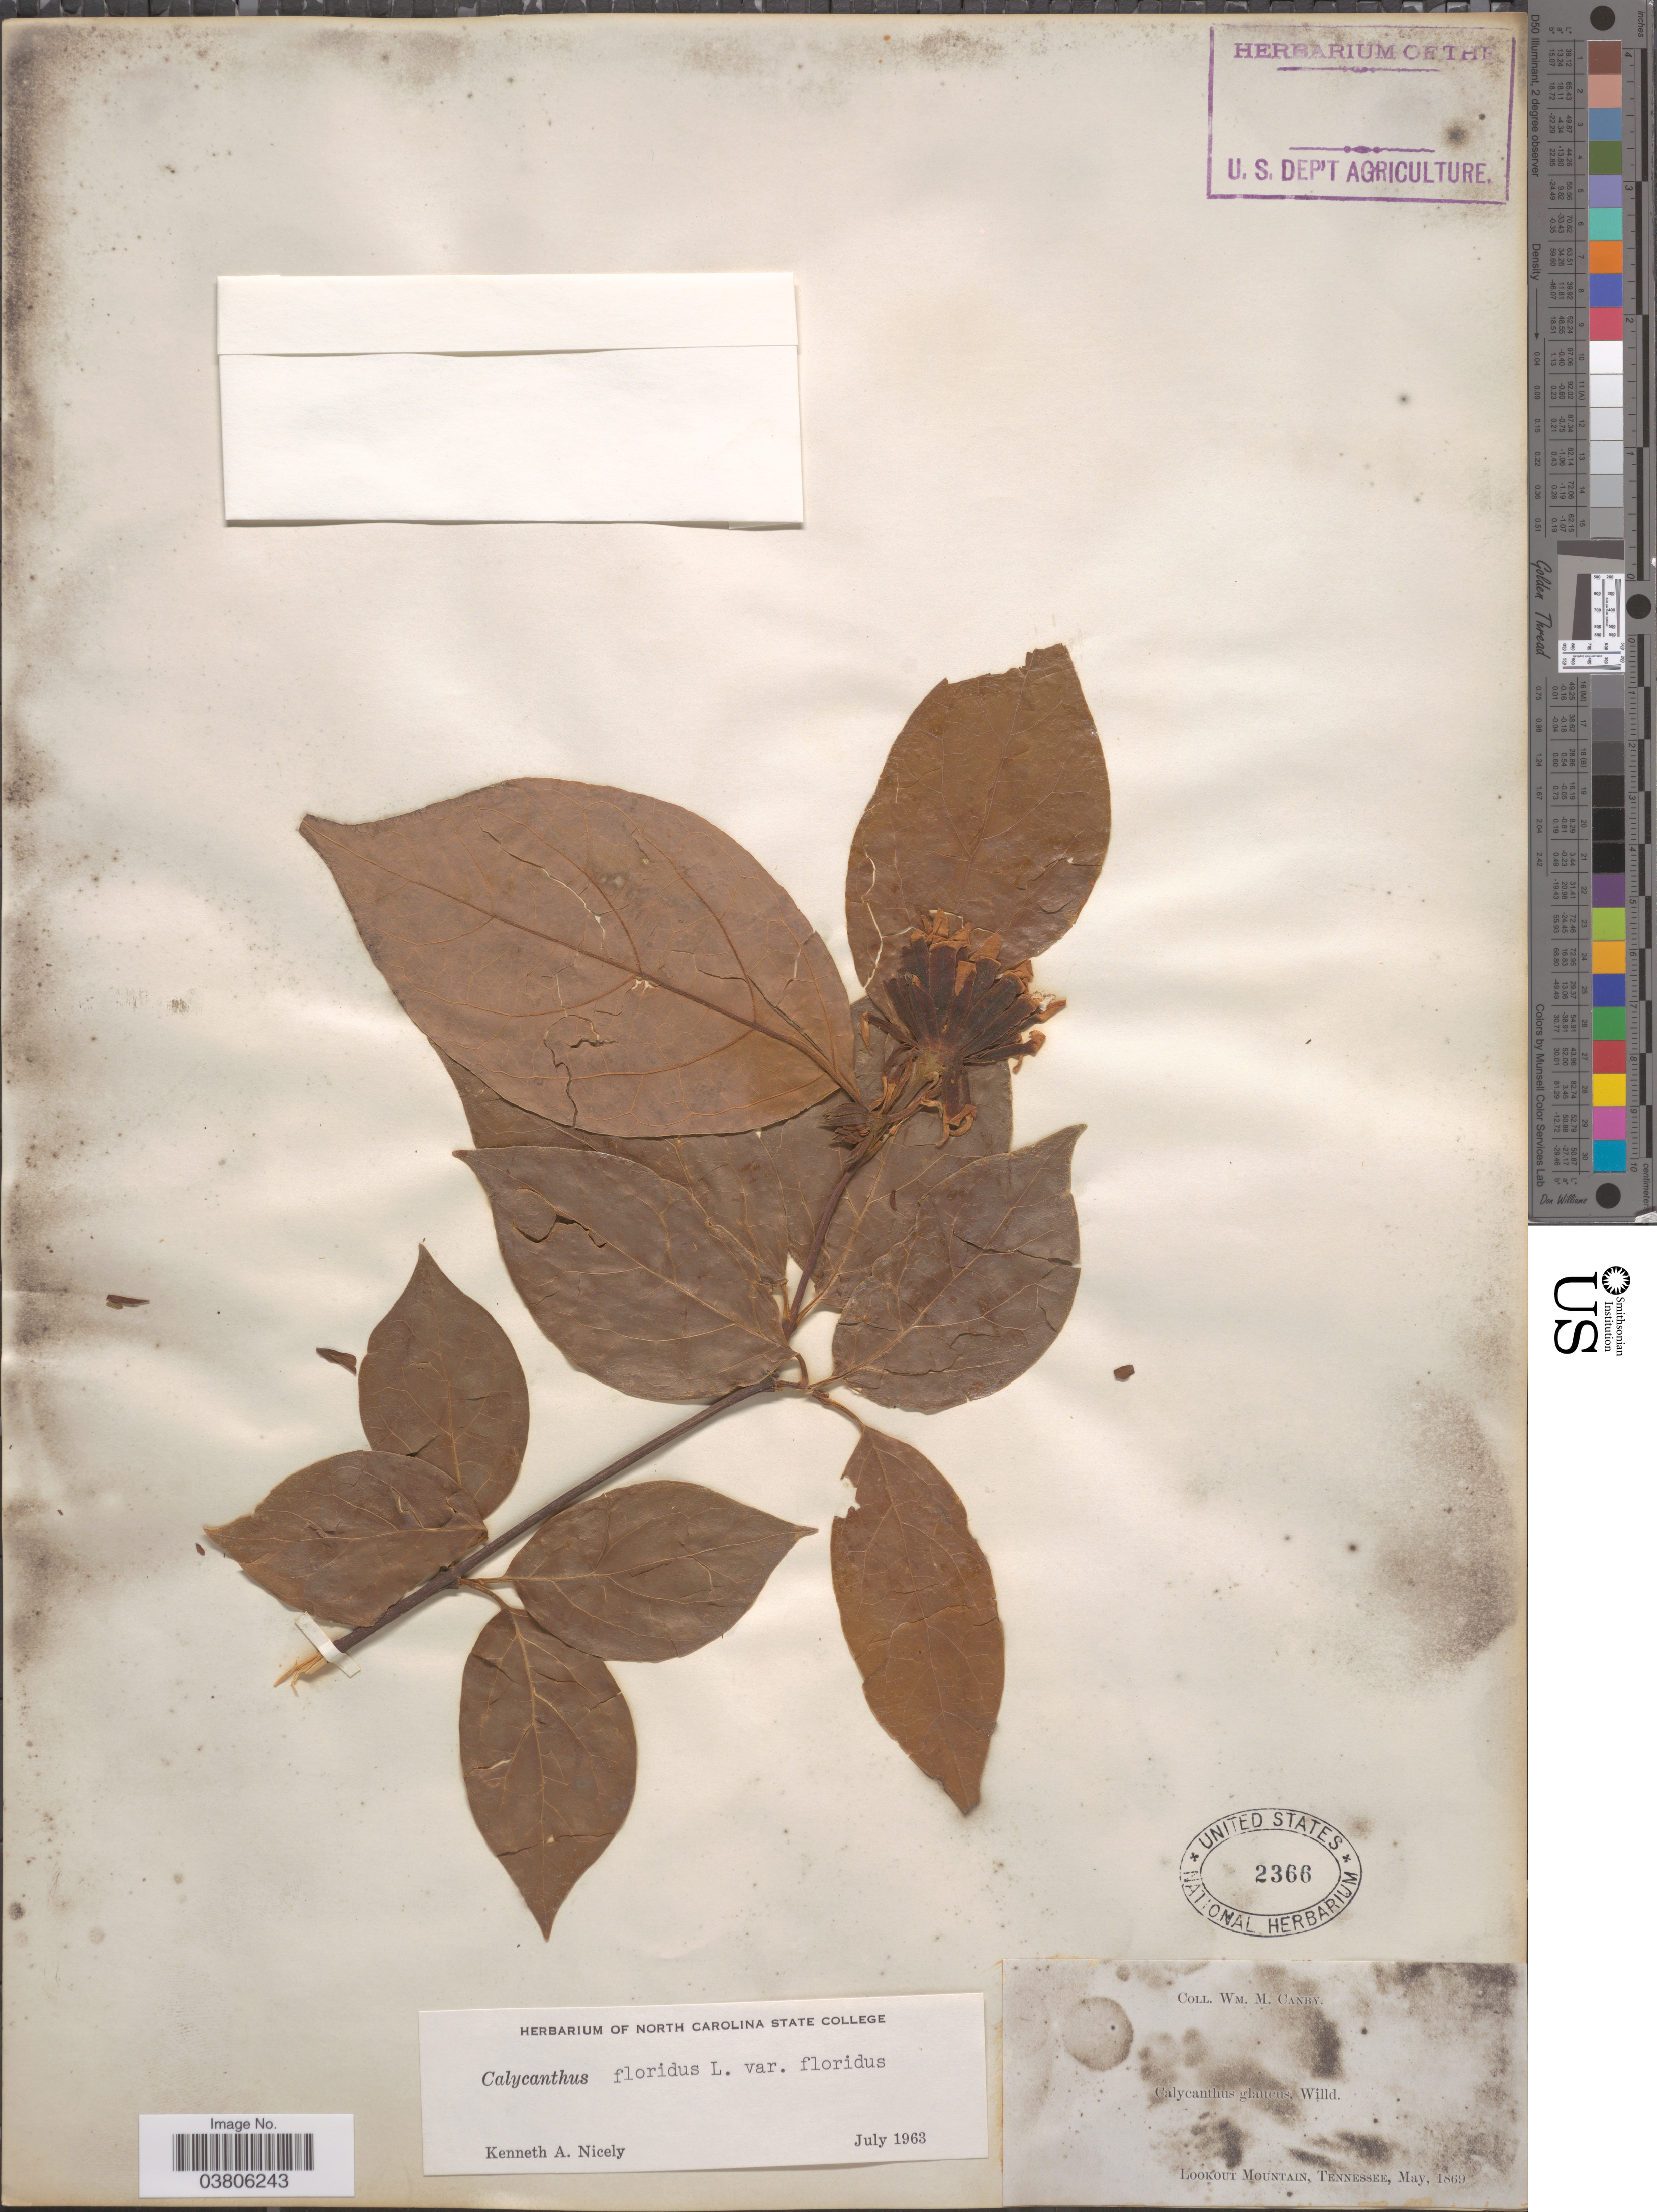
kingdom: Plantae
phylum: Tracheophyta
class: Magnoliopsida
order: Laurales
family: Calycanthaceae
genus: Calycanthus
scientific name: Calycanthus floridus var. floridus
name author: L.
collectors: W. M. Canby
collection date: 1869-05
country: United States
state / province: Tennessee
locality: Lookout Mountain.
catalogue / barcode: US 2366